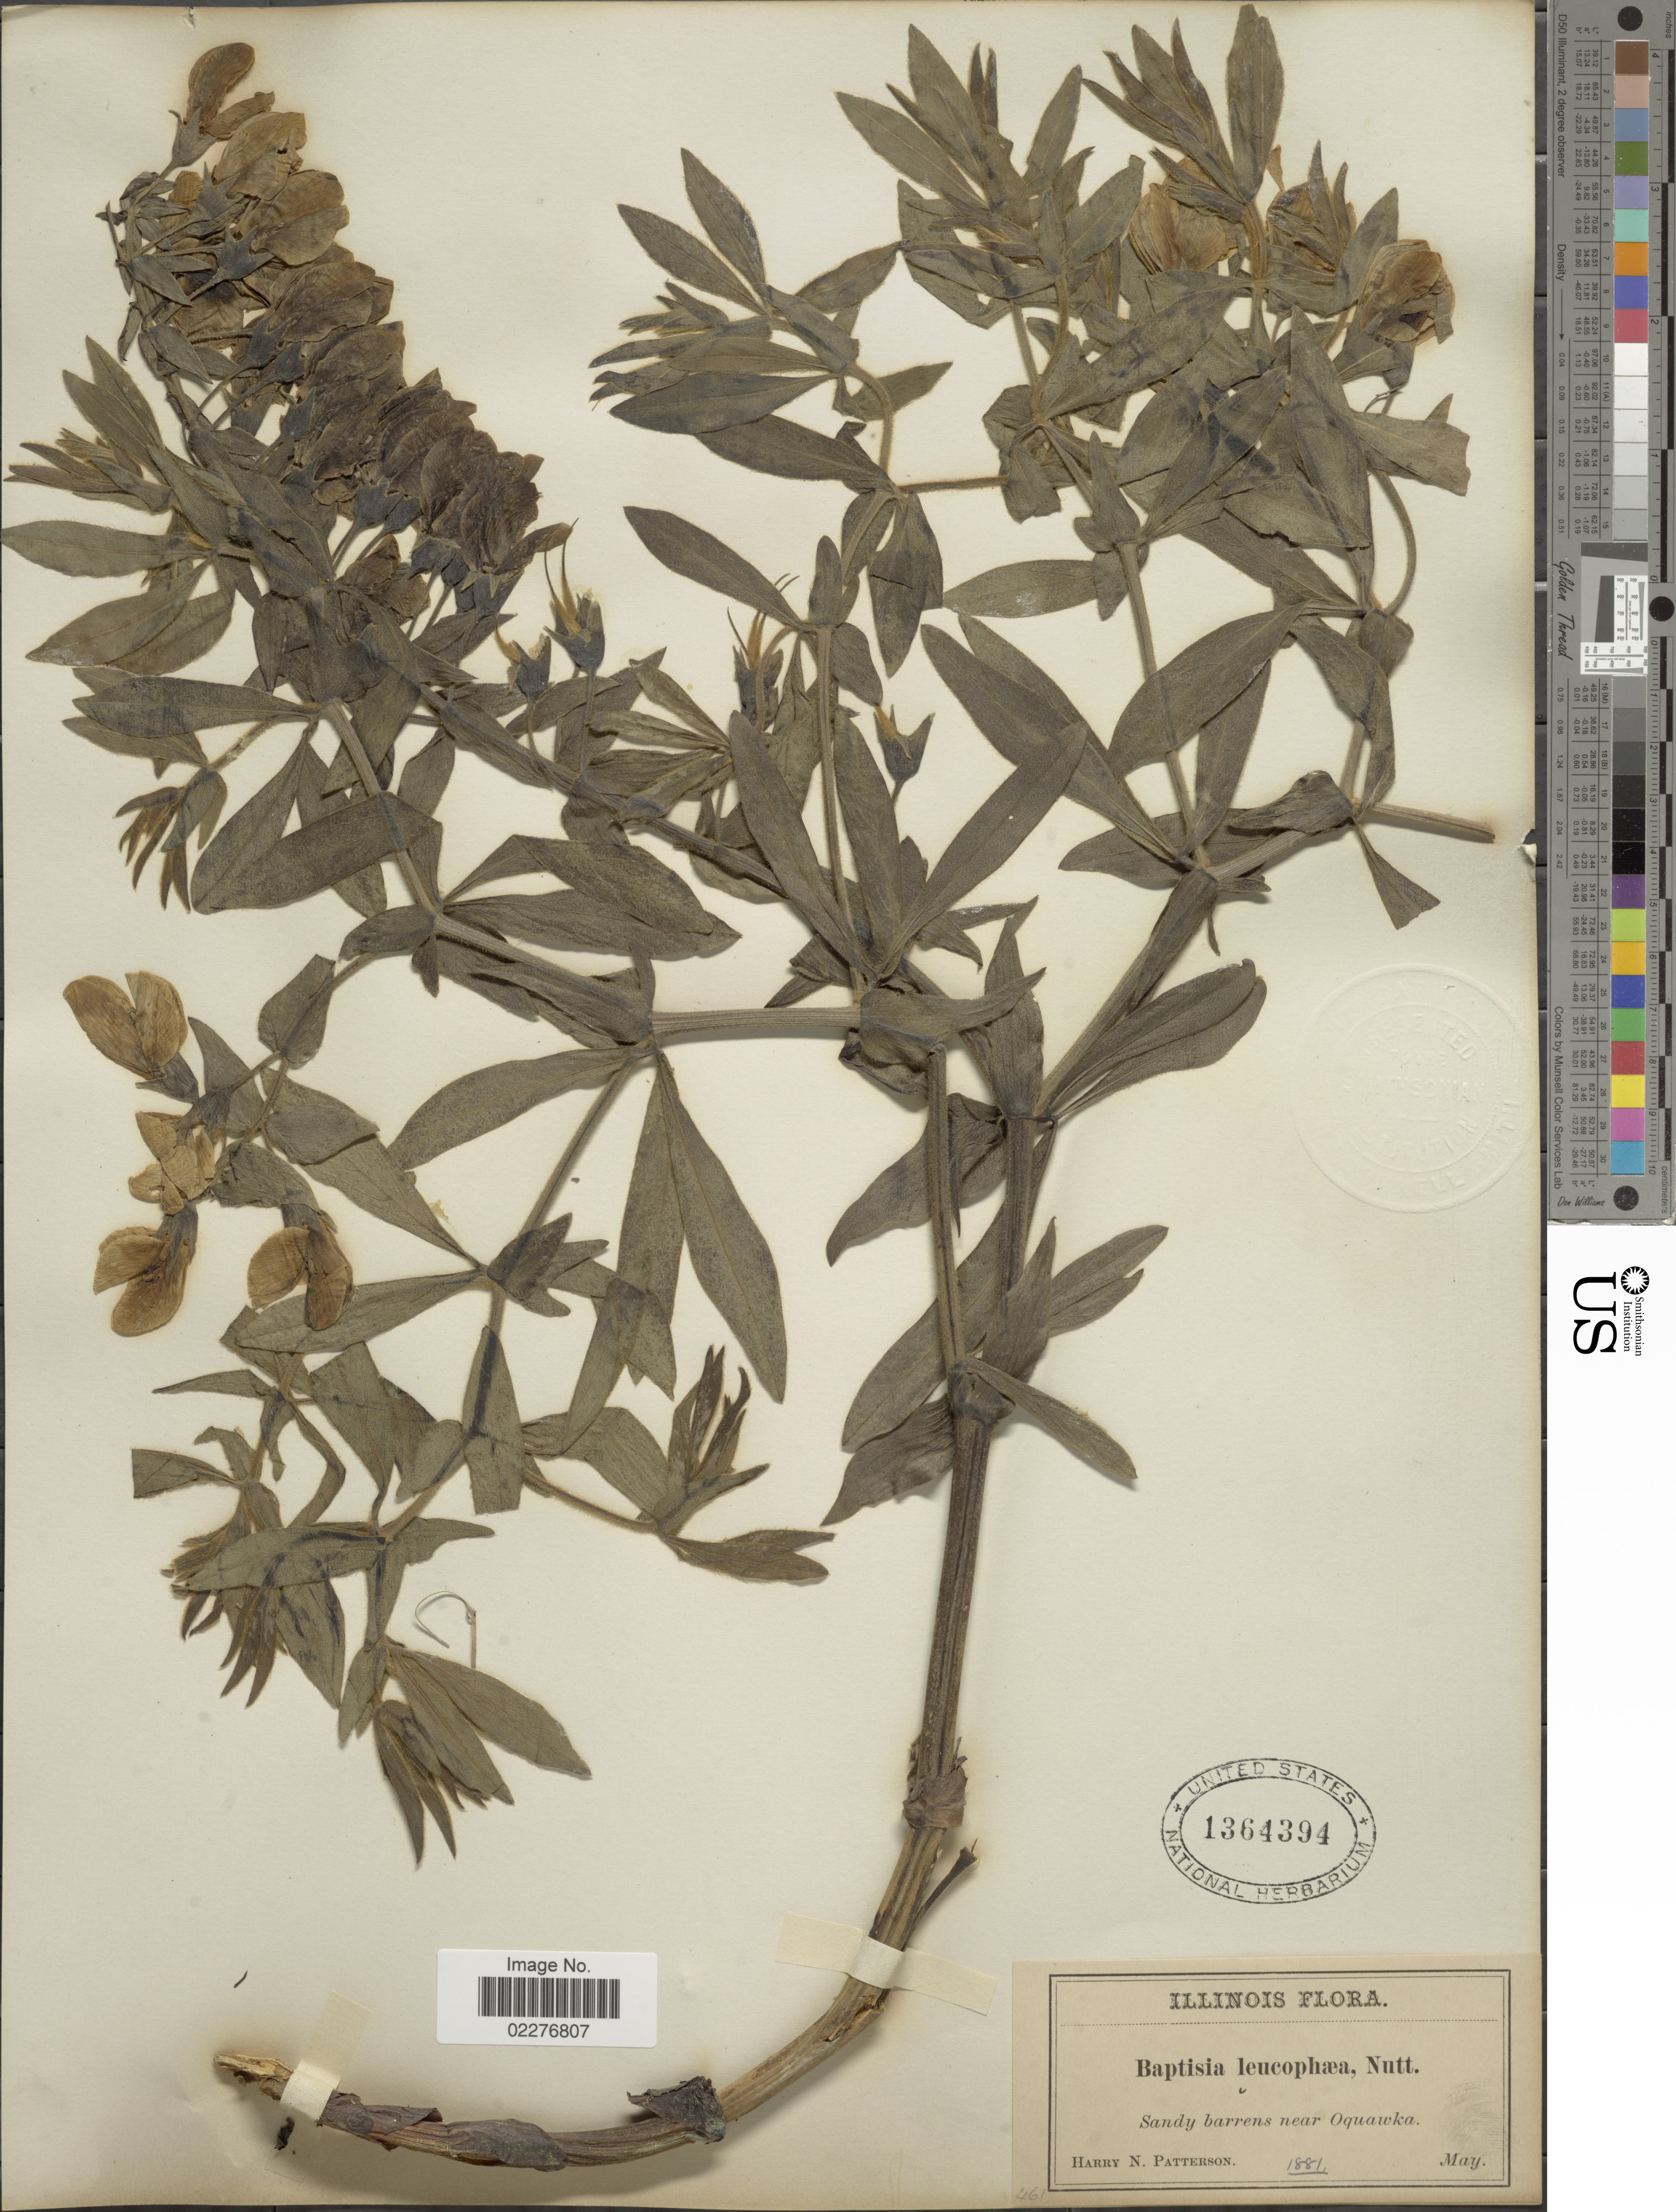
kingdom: Plantae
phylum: Tracheophyta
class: Magnoliopsida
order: Fabales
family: Fabaceae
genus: Baptisia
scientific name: Baptisia leucophaea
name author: Nutt.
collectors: H. N. Patterson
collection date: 1881-05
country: United States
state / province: Illinois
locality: Sandy barrens near Oquawka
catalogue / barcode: US 1364394